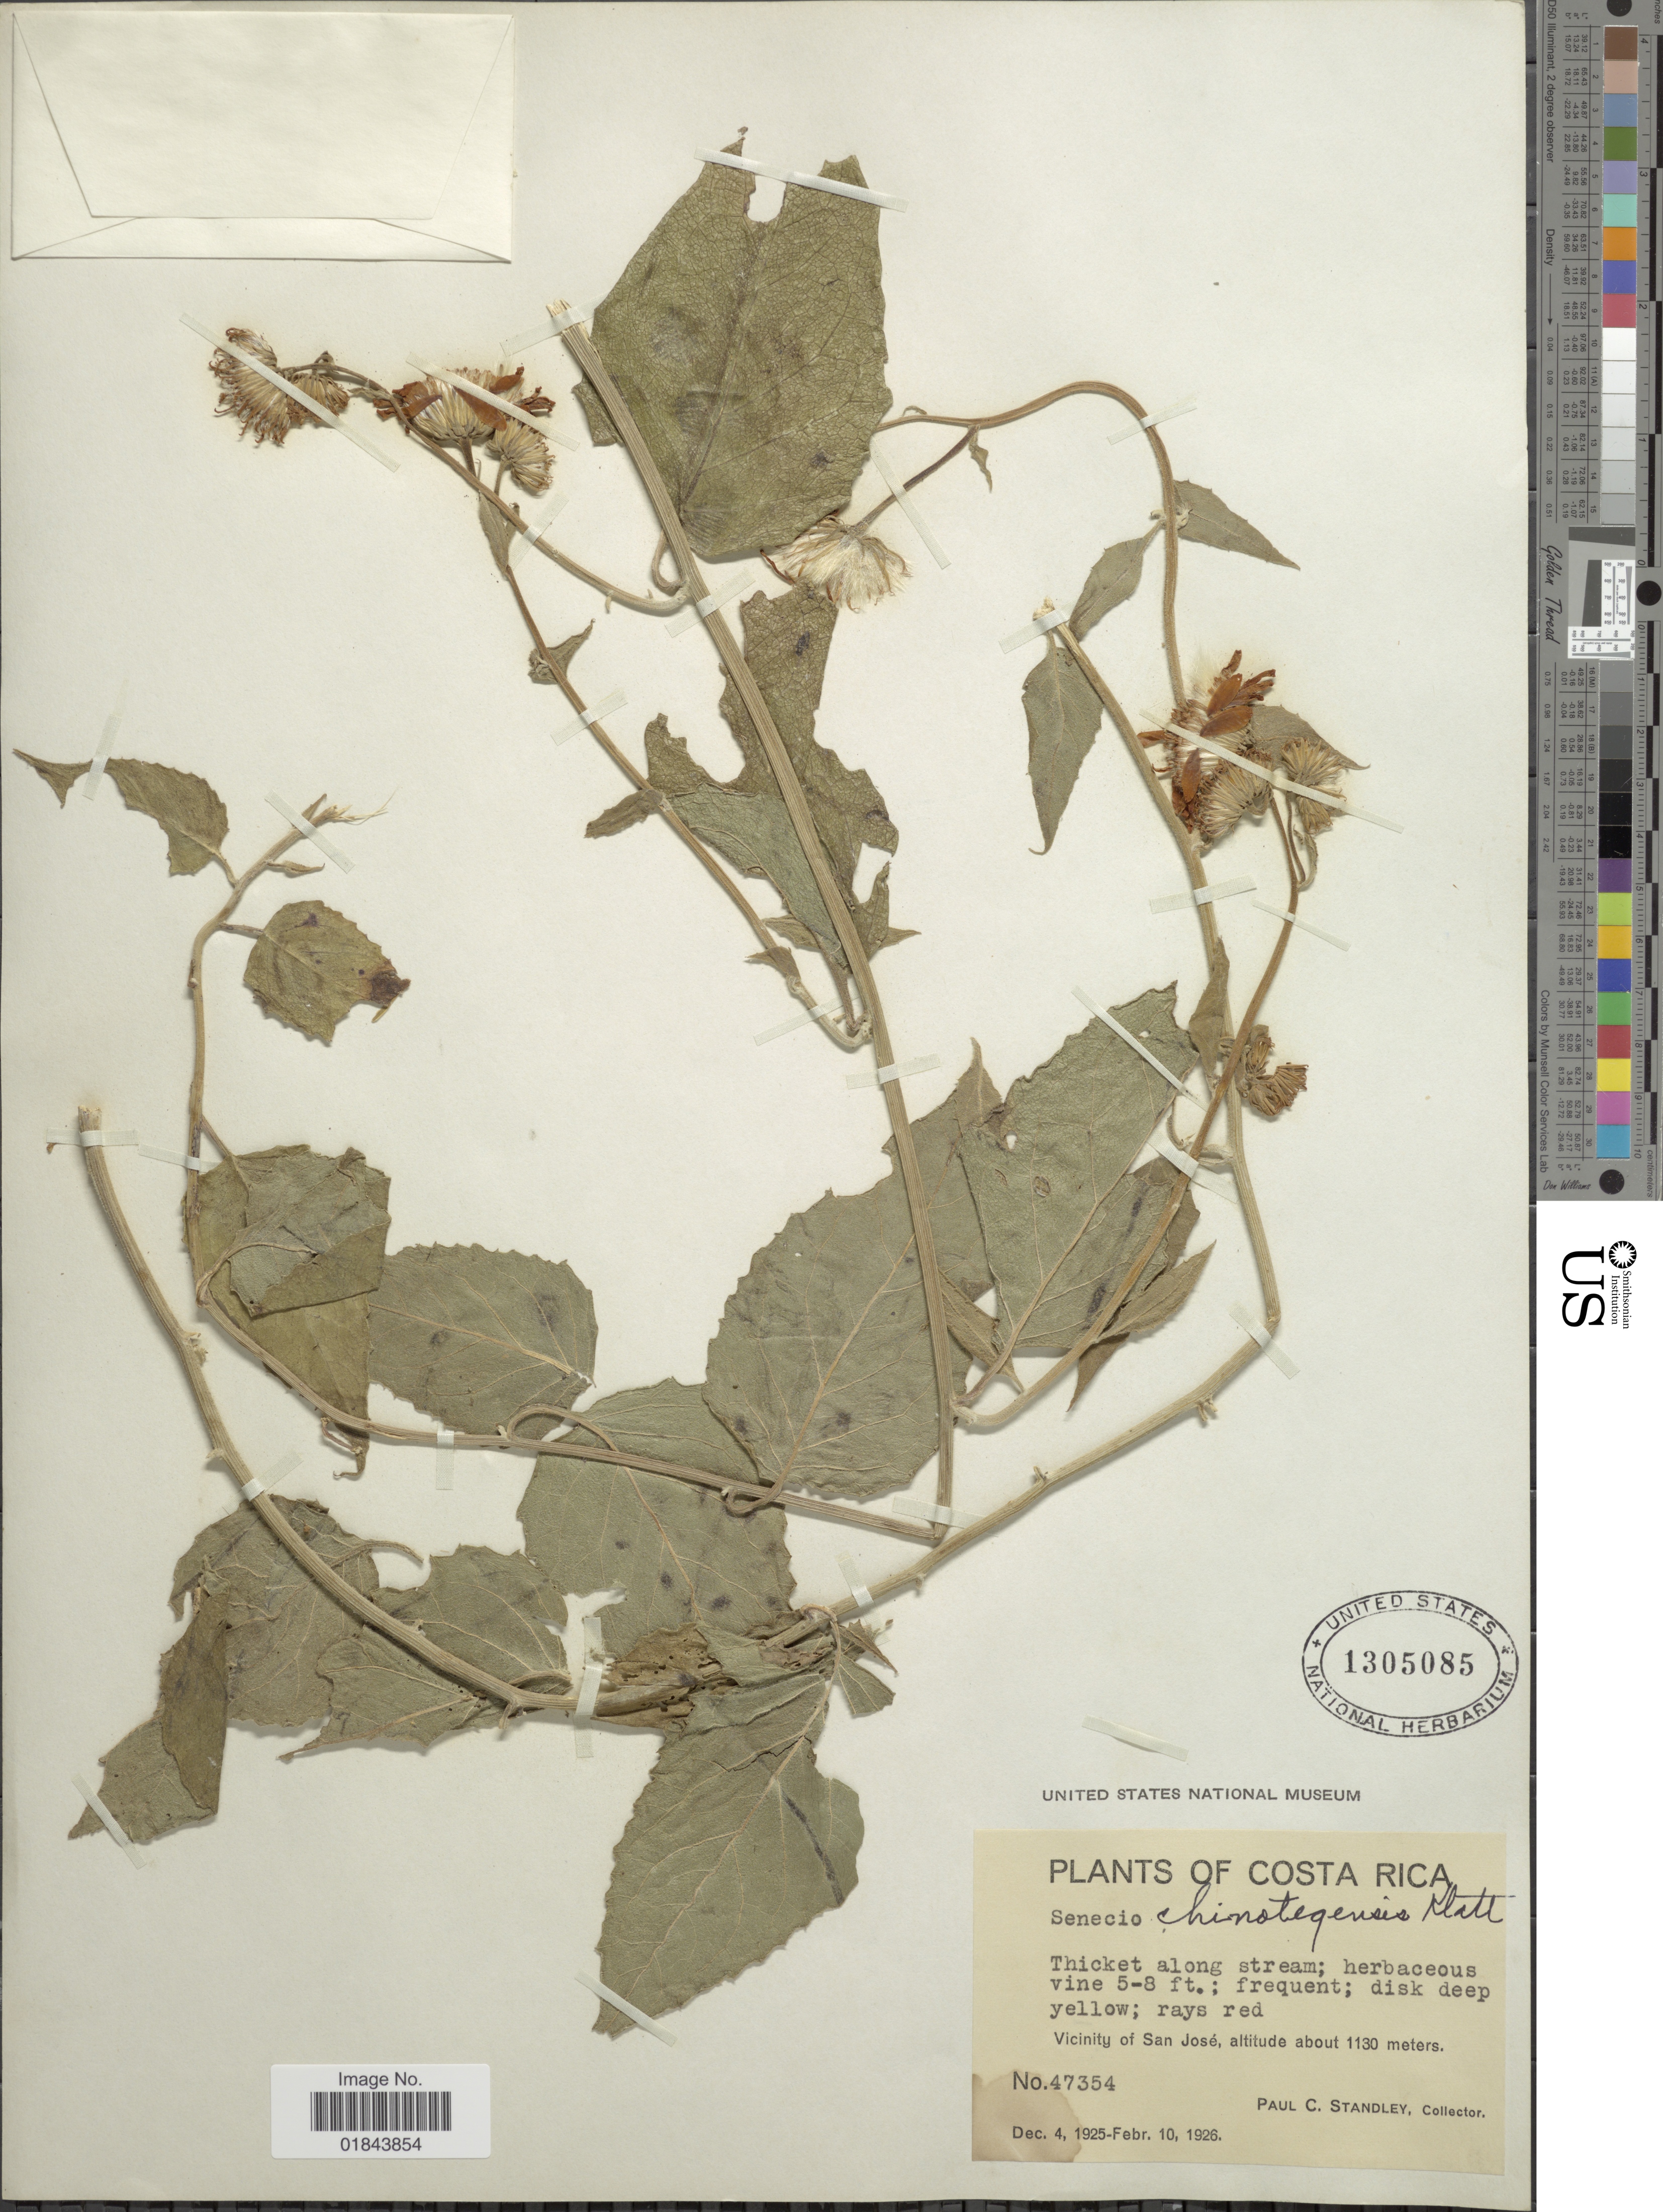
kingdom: Plantae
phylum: Tracheophyta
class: Magnoliopsida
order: Asterales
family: Asteraceae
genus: Pseudogynoxys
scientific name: Pseudogynoxys cummingii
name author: (Benth.) H. Rob. & Cuatrec.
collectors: P. C. Standley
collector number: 47354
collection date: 1925-12-04/1926-02-10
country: Costa Rica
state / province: San José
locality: Vicinity of San José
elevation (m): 1130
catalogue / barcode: US 1305085